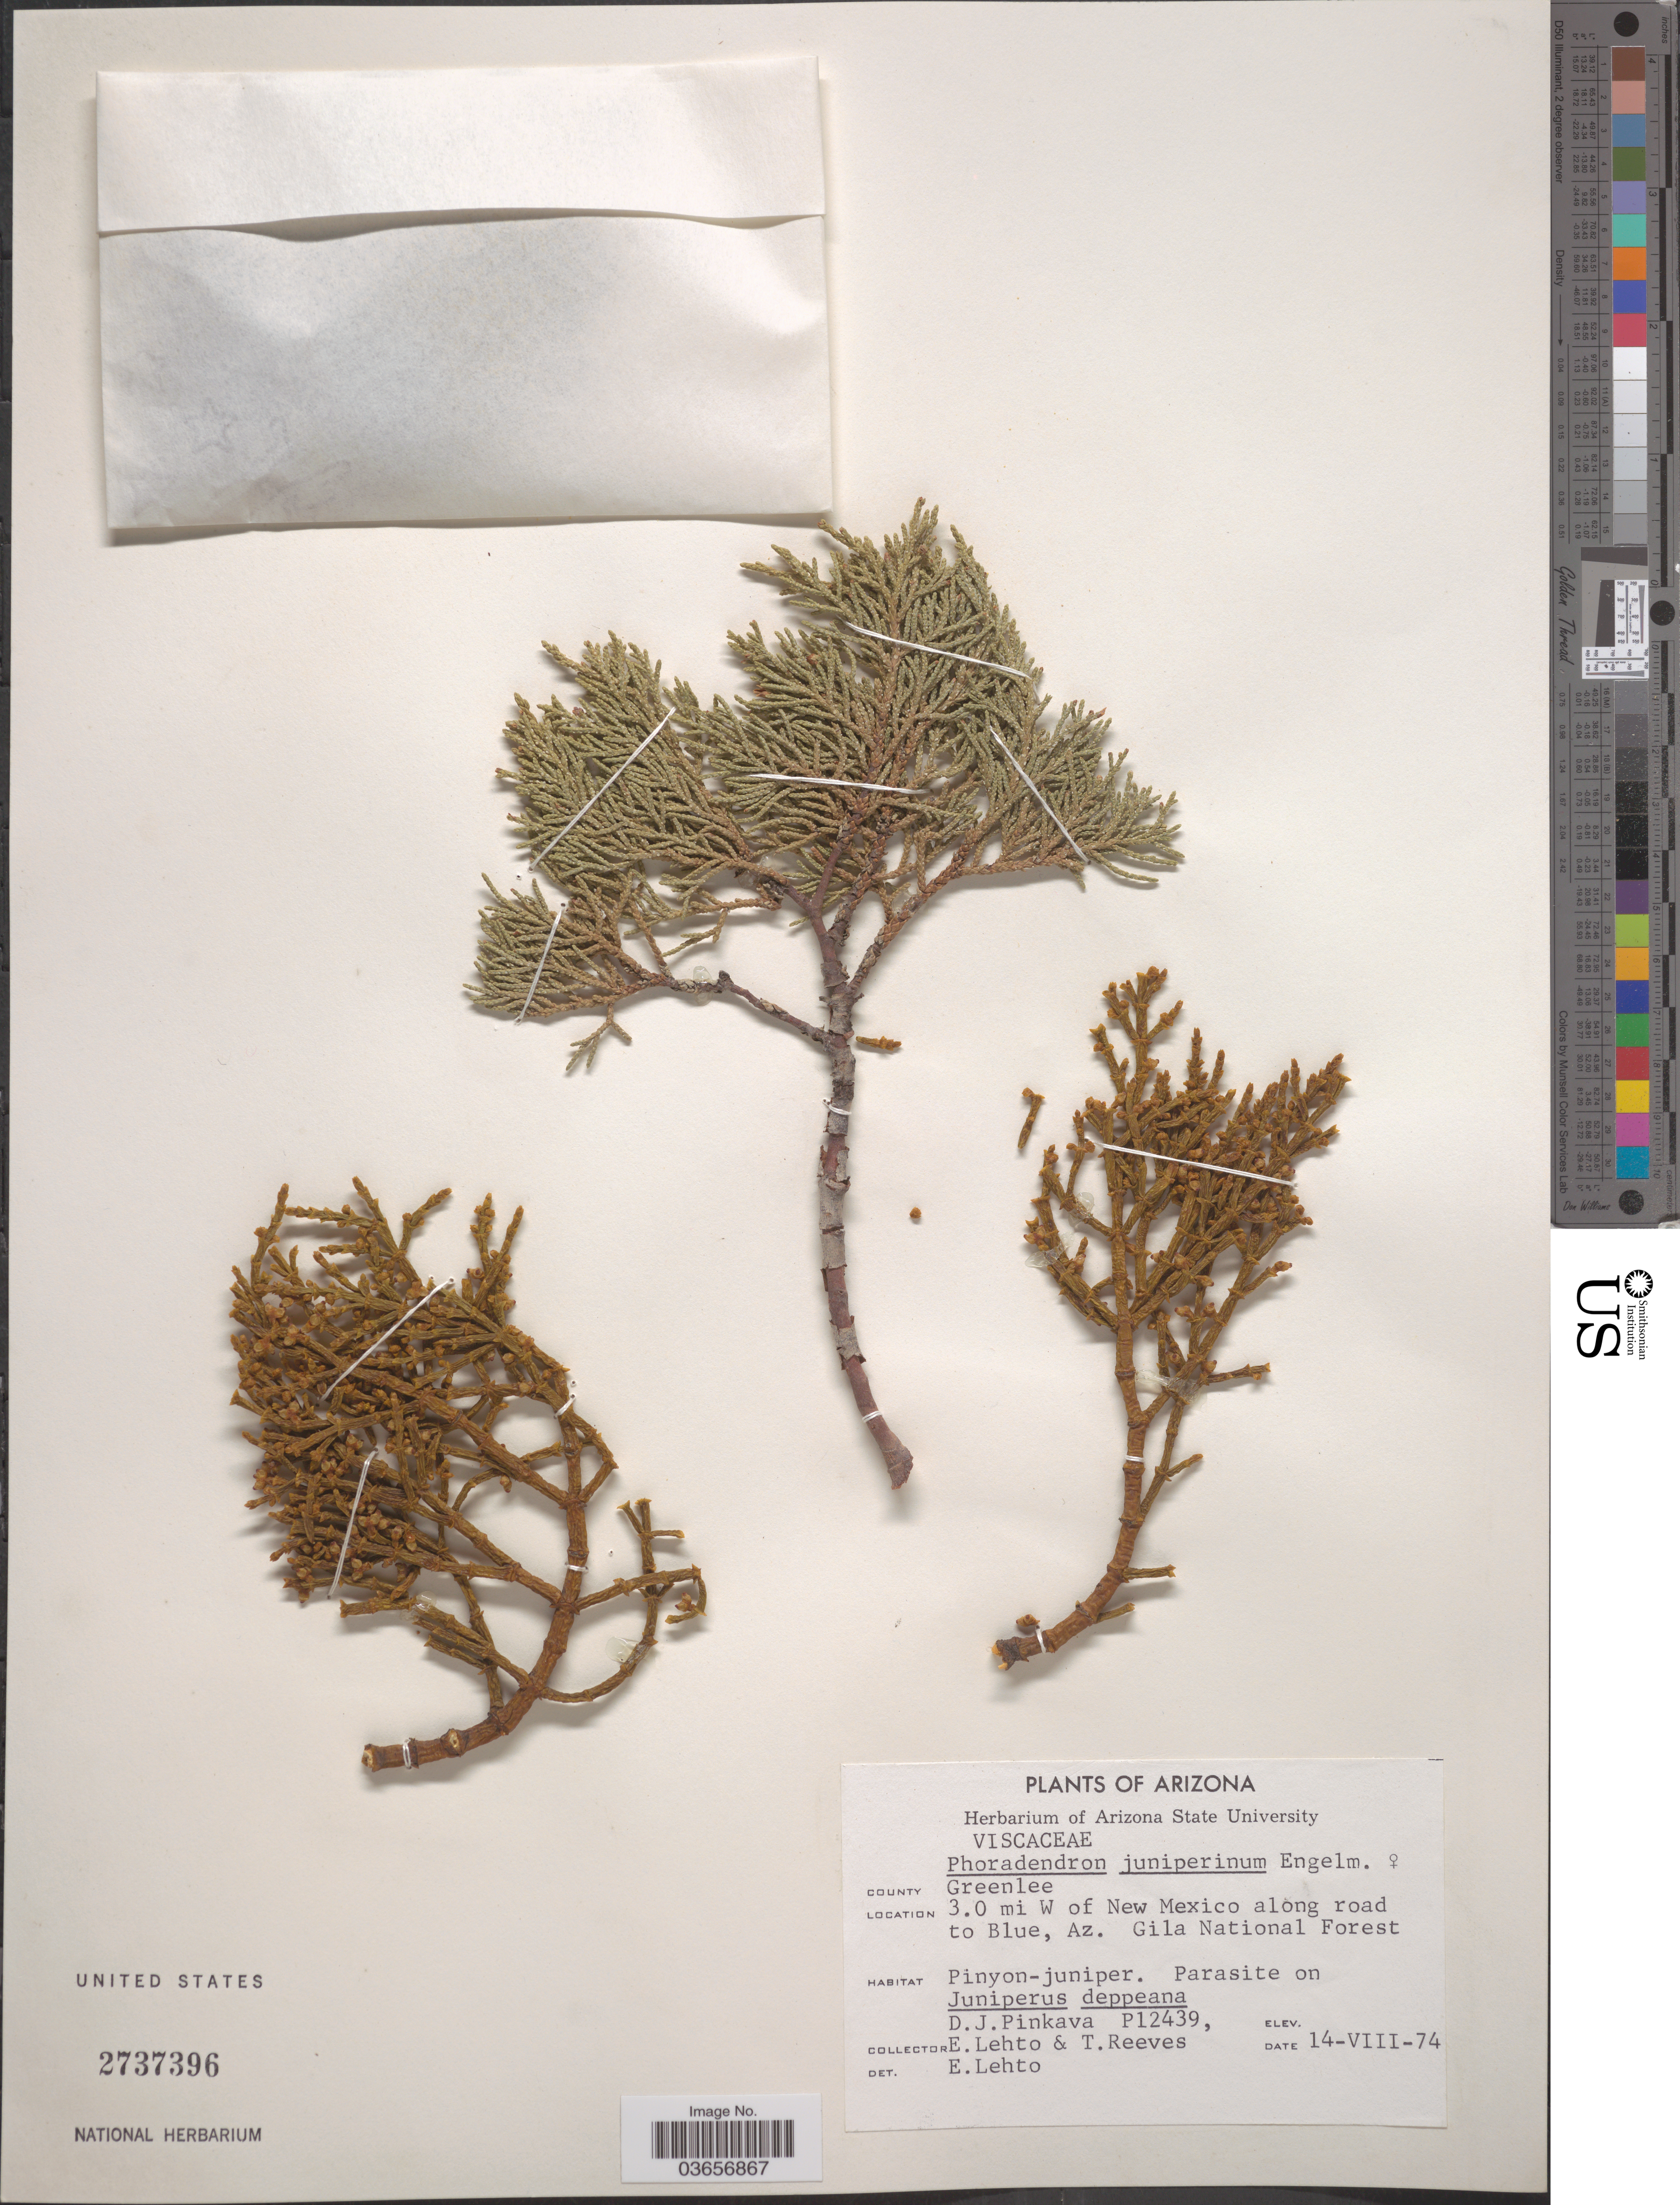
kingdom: Plantae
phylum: Tracheophyta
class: Magnoliopsida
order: Santalales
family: Viscaceae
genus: Phoradendron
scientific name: Phoradendron juniperinum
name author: Engelm. ex A. Gray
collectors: D. J. Pinkava, E. Lehto & T. Reeves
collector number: P12439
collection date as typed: Transcribed d/m/y: 14/8/74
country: United States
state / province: Arizona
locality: County Greenlee. 3.0 mi W of New Mexico along road to Blue, Az. Gila National Forest.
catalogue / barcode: US 2737396